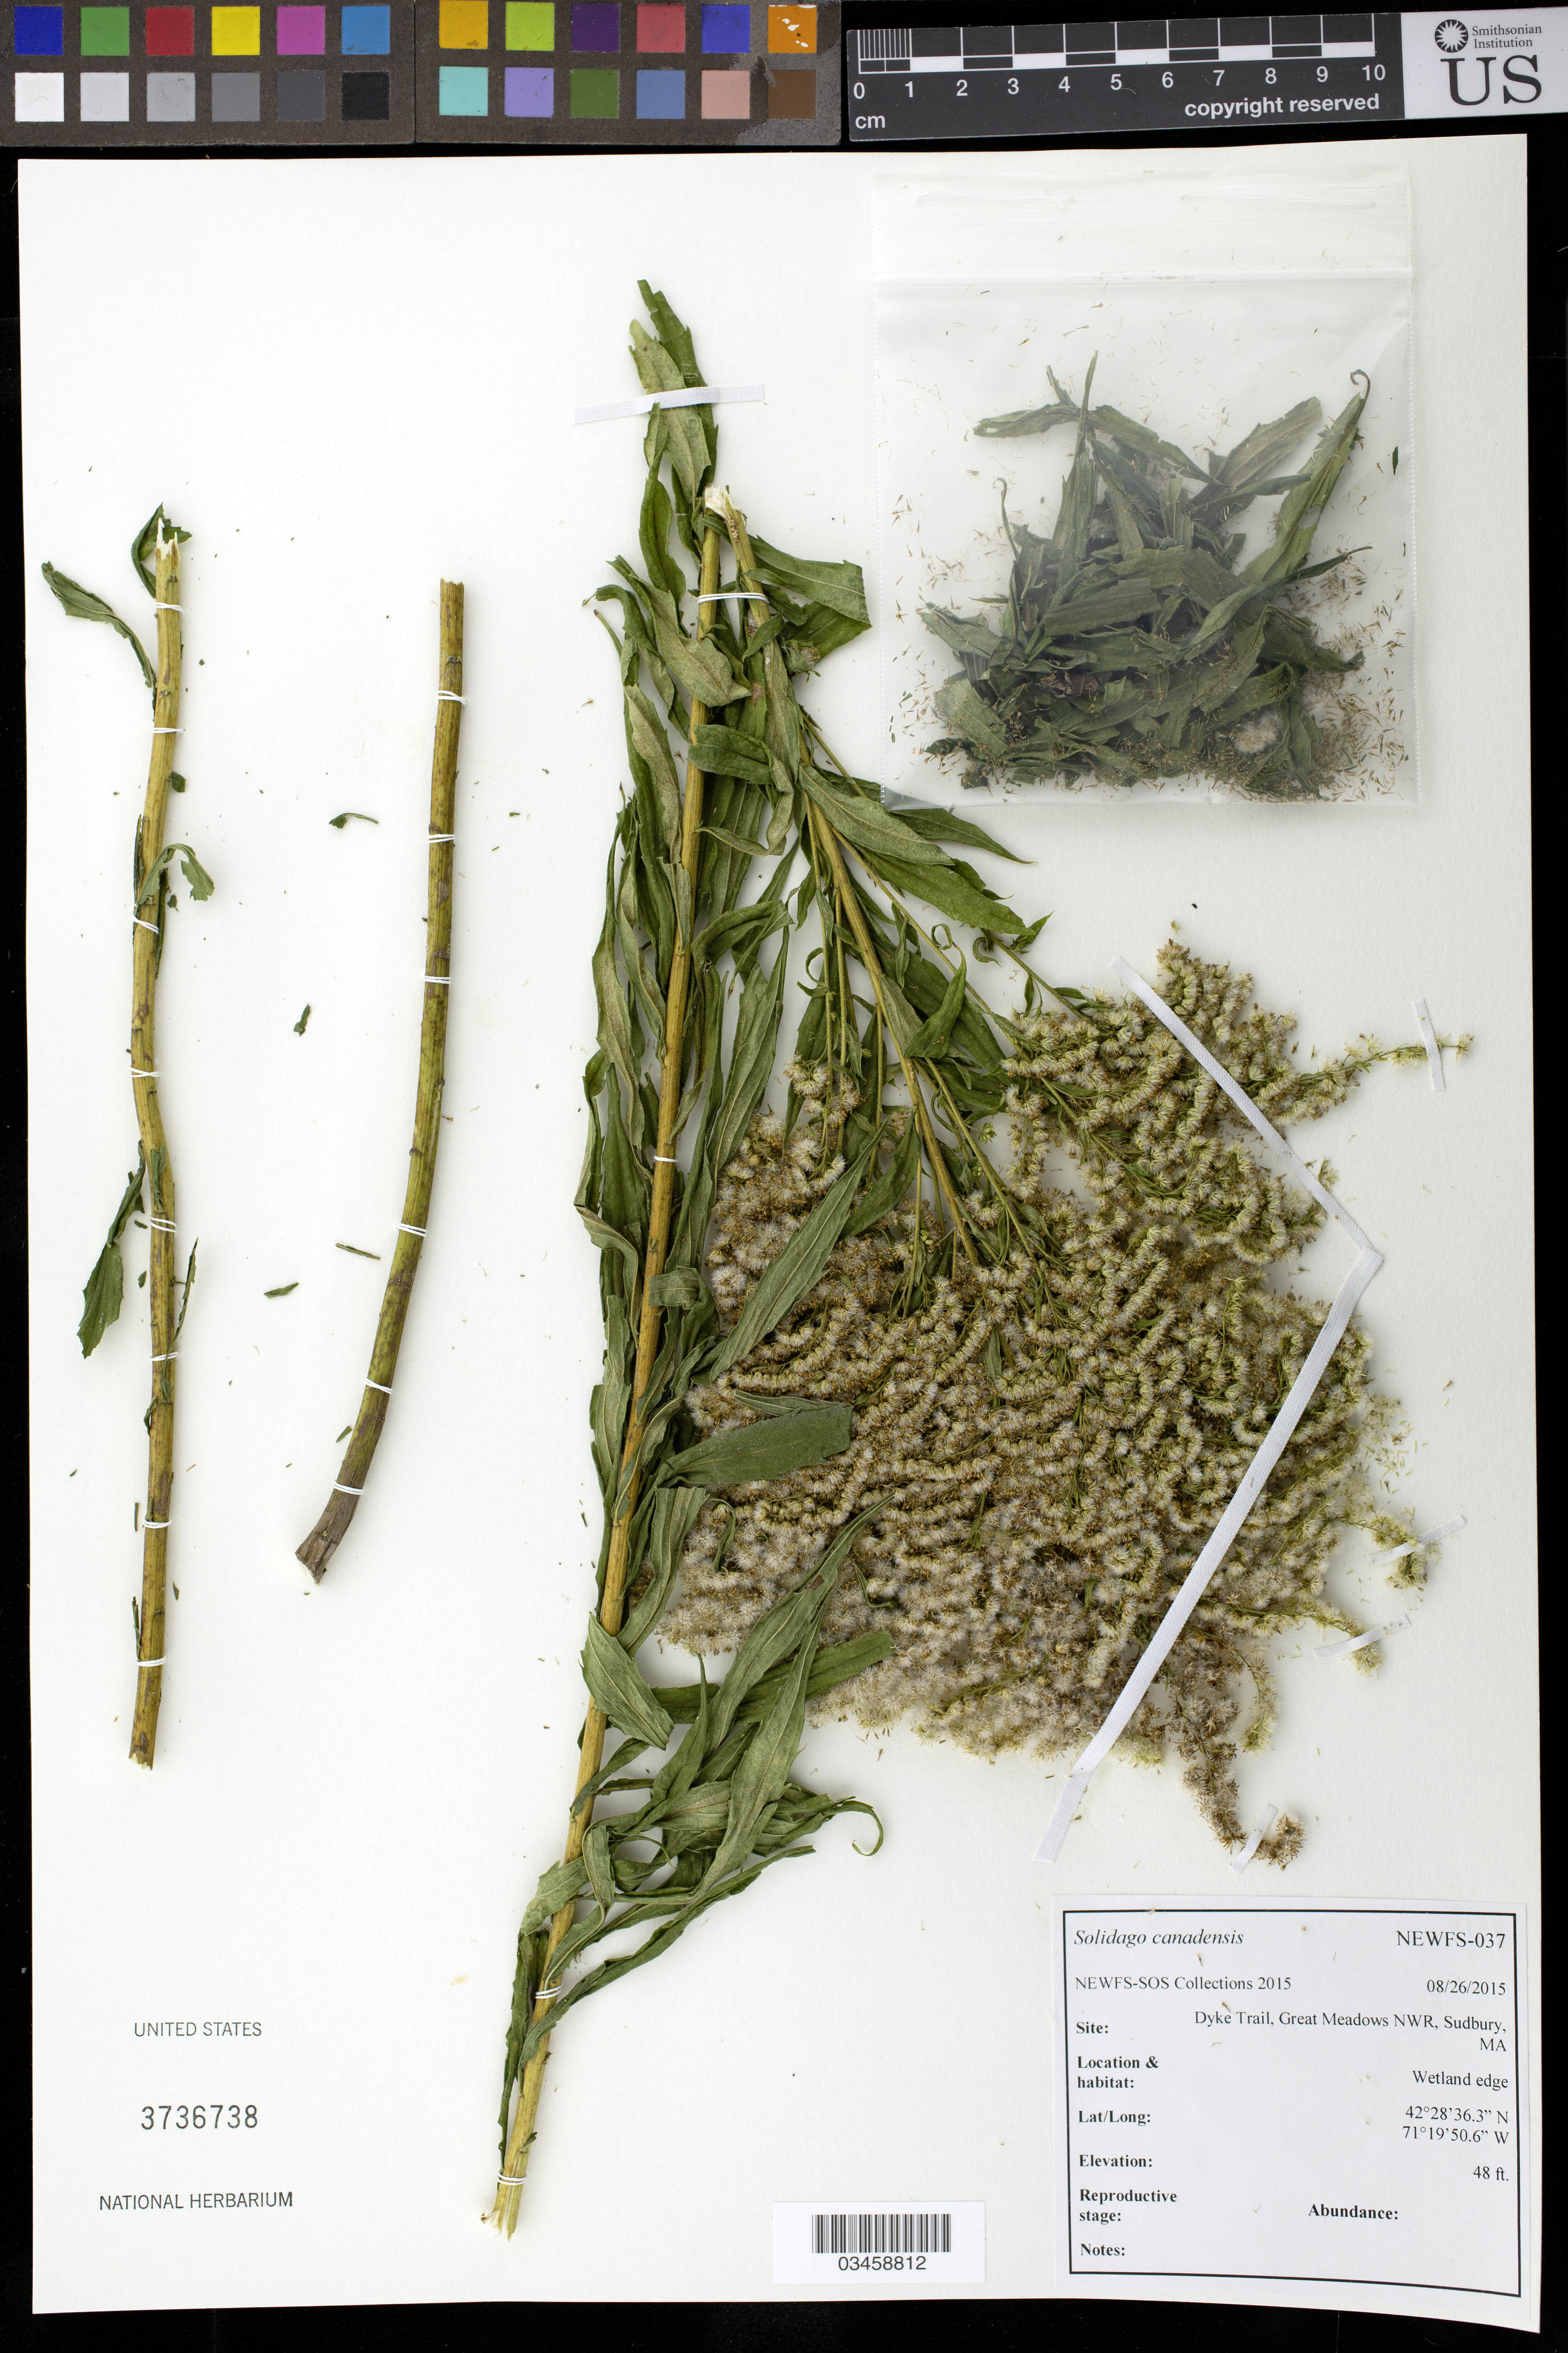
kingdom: Plantae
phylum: Tracheophyta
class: Magnoliopsida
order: Asterales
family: Asteraceae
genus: Solidago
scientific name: Solidago canadensis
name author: L.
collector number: NEWFS-037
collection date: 2015-08-26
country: United States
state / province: Massachusetts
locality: Dyke Trail, Great Meadows NWR, Sudbury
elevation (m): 15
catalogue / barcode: US 3736738